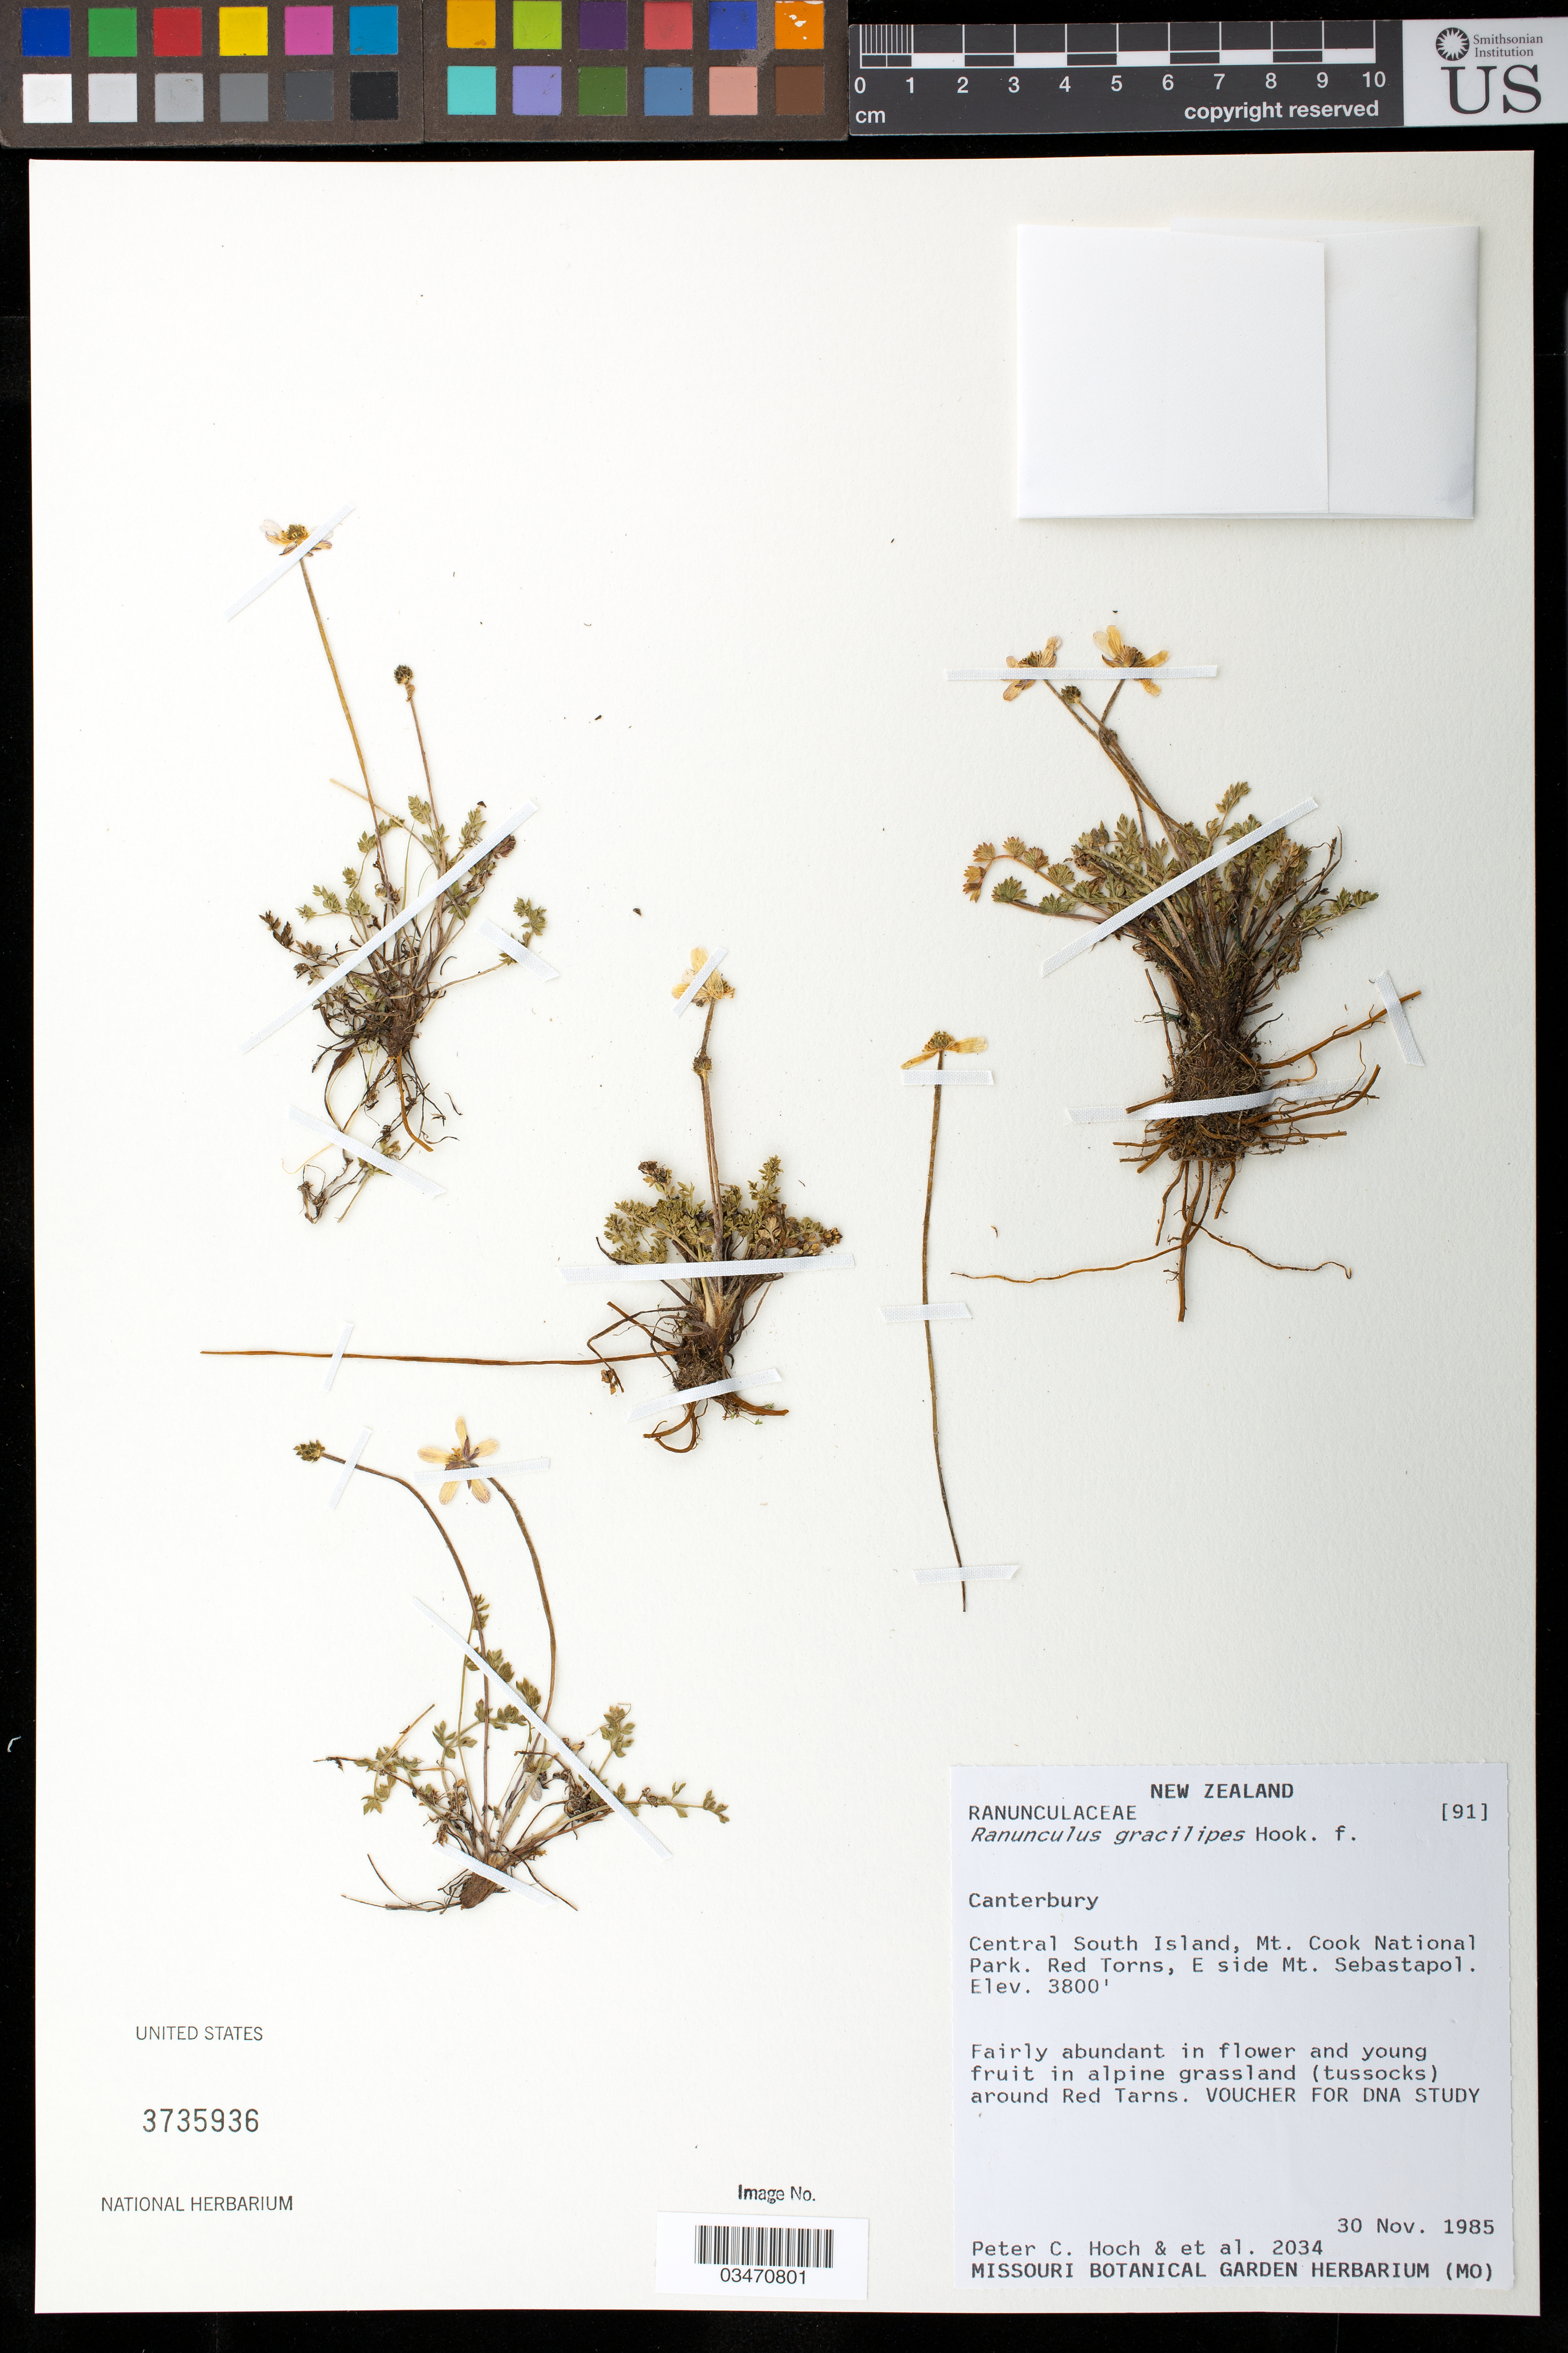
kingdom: Plantae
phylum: Tracheophyta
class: Magnoliopsida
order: Ranunculales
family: Ranunculaceae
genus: Ranunculus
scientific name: Ranunculus gracilipes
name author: Hook. f.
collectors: P. C. Hoch & et al.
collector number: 2034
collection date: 1985-11-30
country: New Zealand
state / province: Canterbury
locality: Central South Island, Mt. Cook National Park, Red Torns, E side Mt. Sebeatapol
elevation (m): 1158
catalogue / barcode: US 3735936